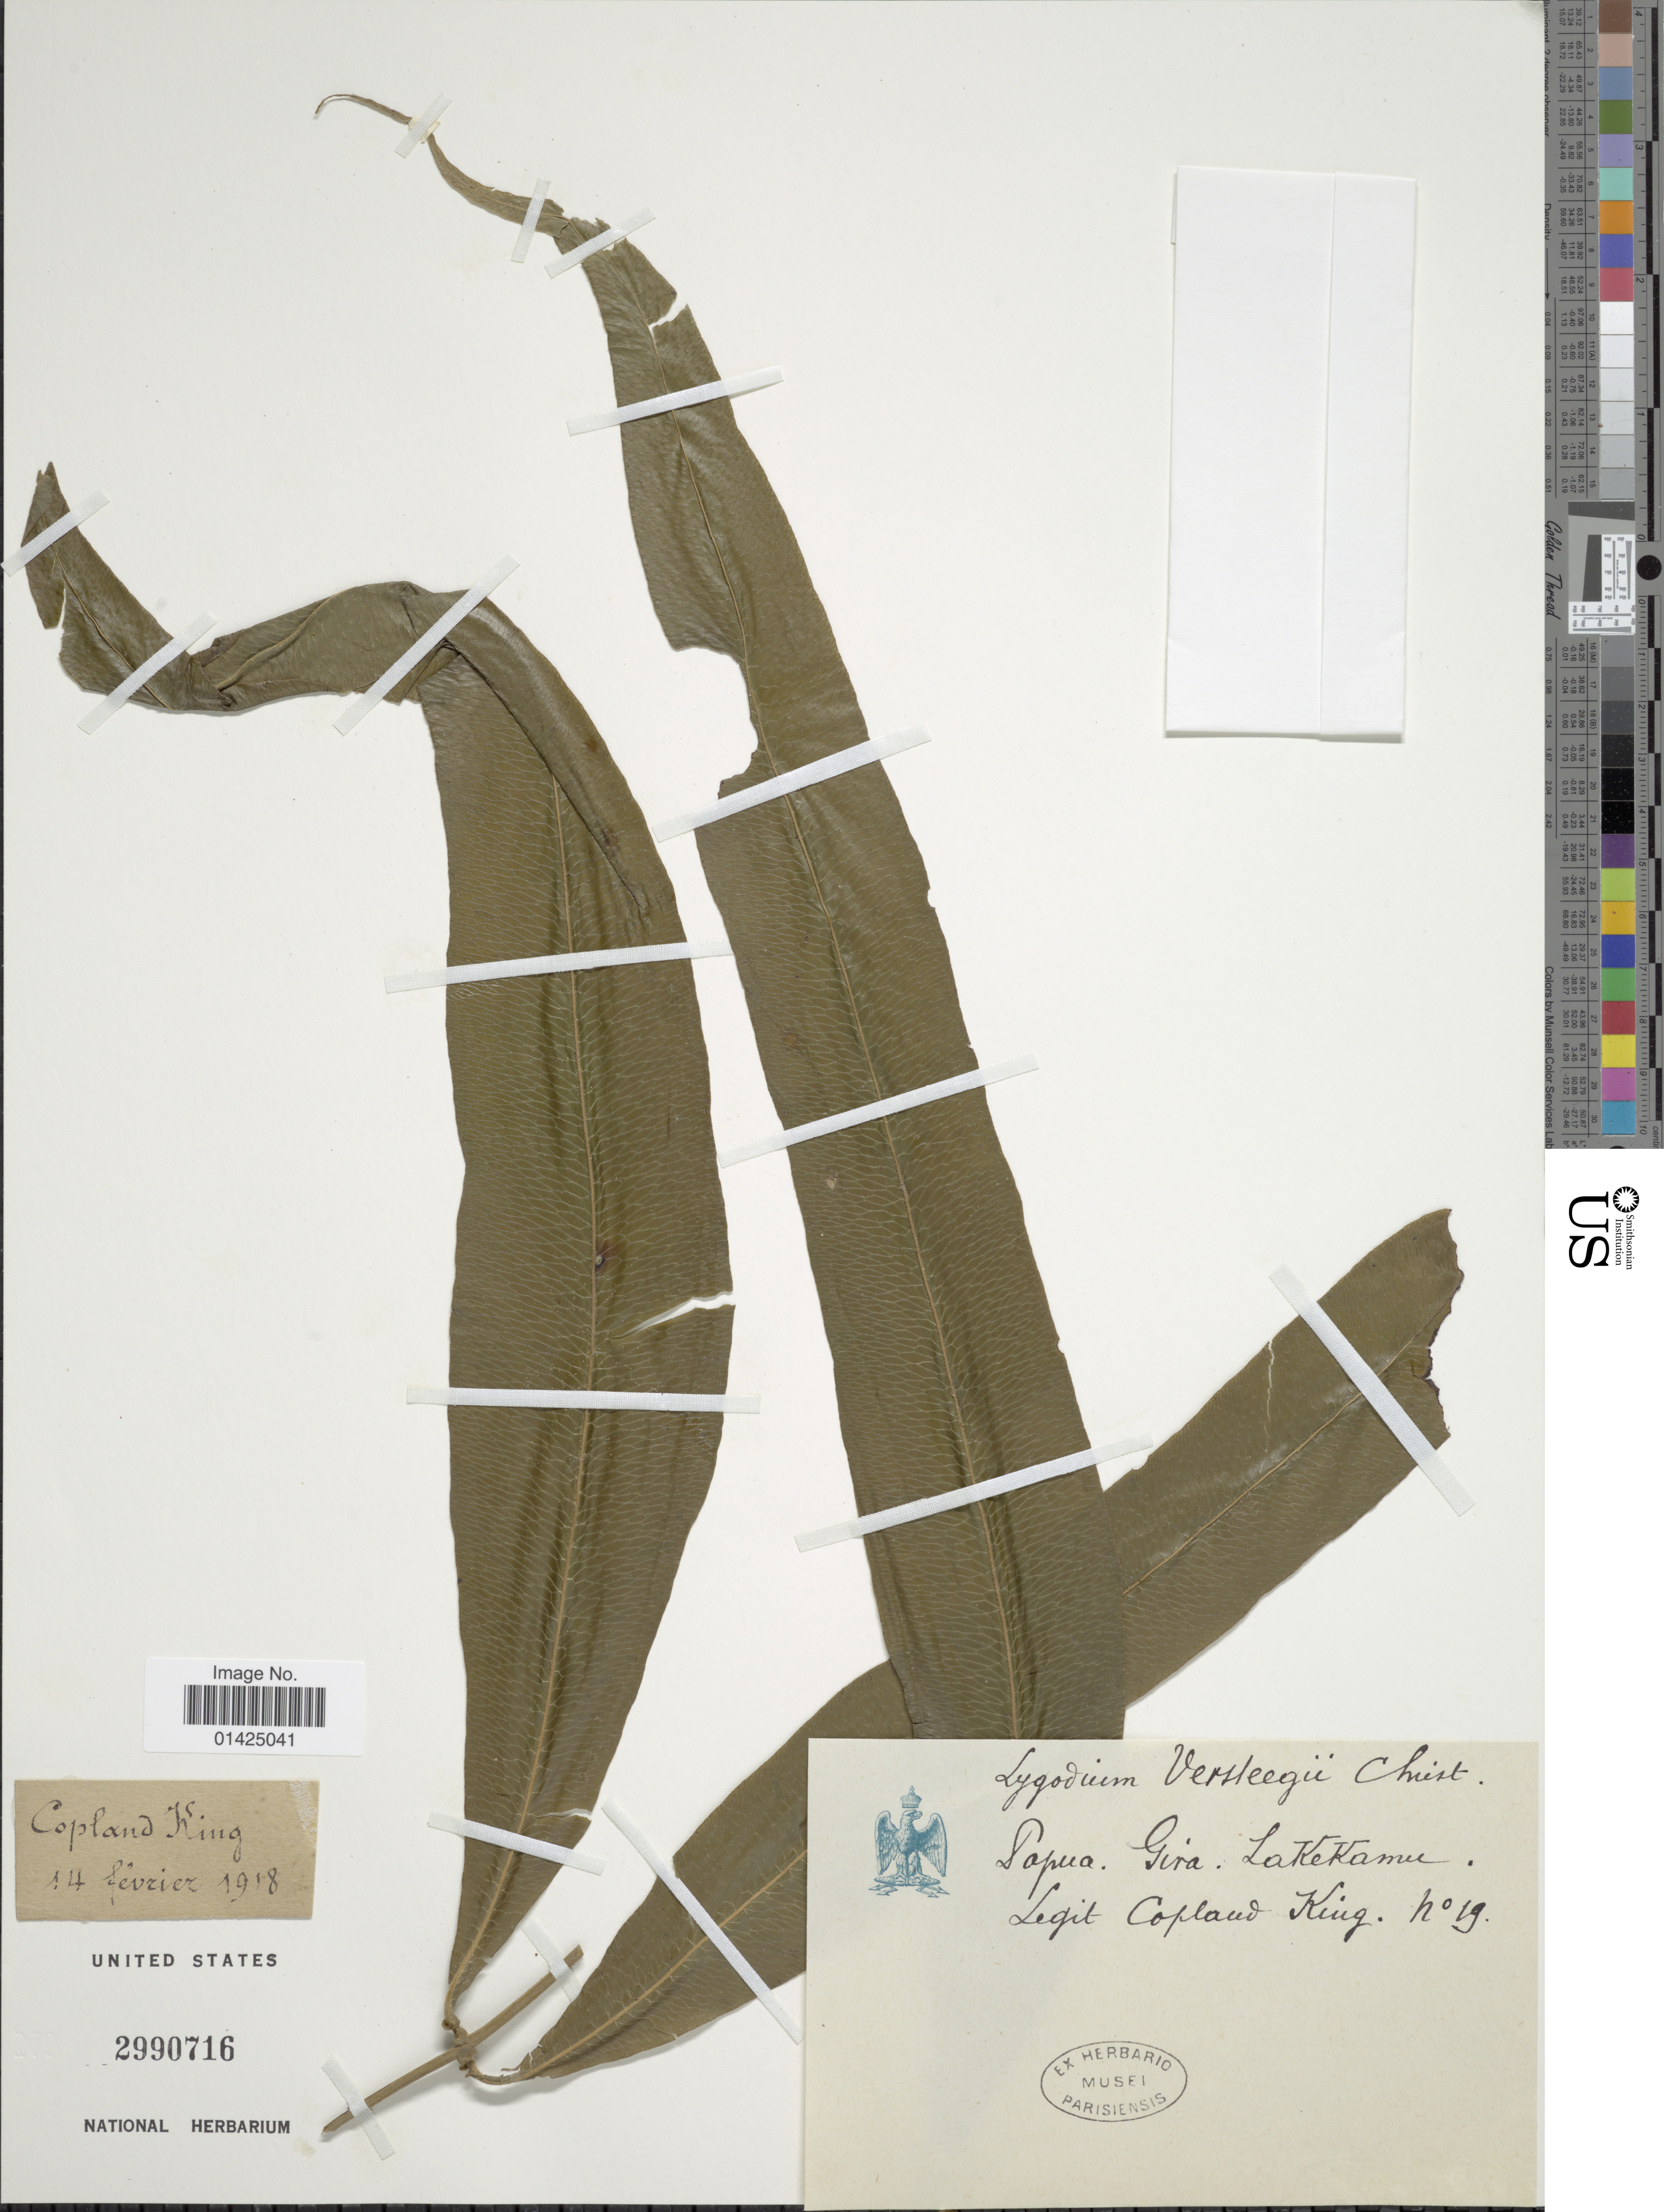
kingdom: Plantae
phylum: Tracheophyta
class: Polypodiopsida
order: Schizaeales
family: Lygodiaceae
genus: Lygodium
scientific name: Lygodium versteegii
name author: Christ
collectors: C. King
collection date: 1918-02-14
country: Indonesia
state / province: Papua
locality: Gria, Likekamu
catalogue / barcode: US 2990716